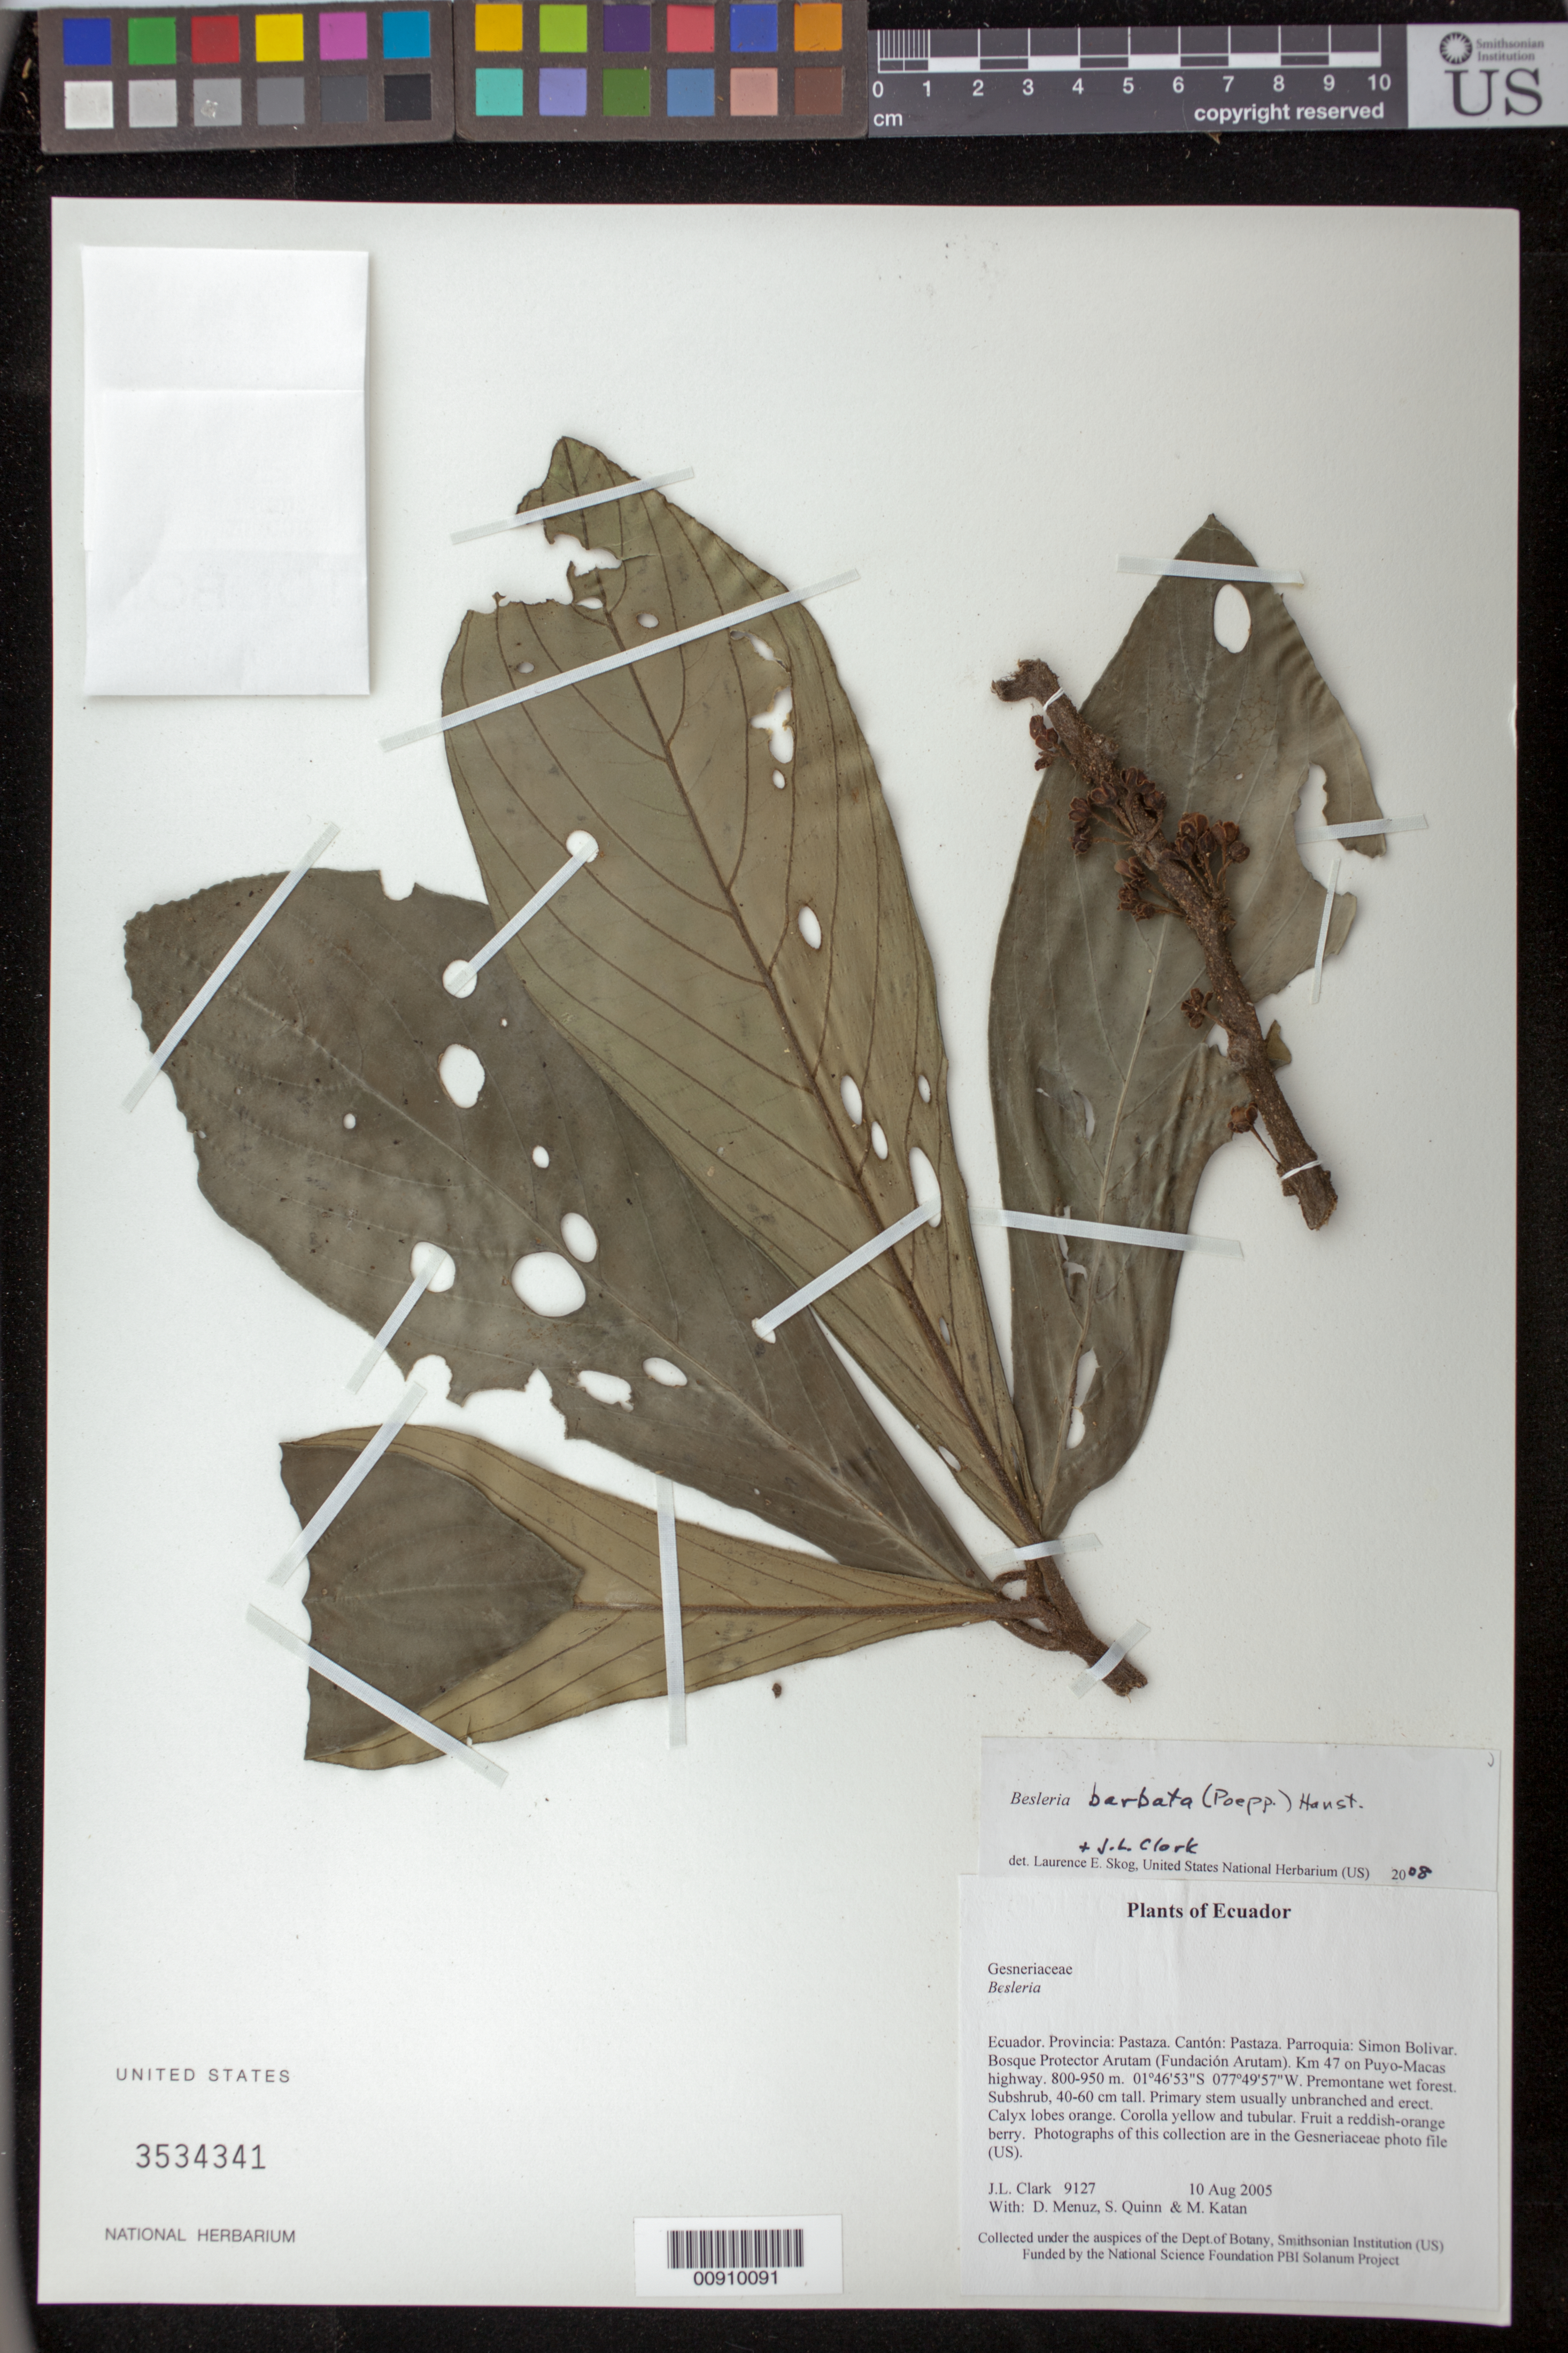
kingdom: Plantae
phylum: Tracheophyta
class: Magnoliopsida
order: Lamiales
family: Gesneriaceae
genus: Besleria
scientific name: Besleria barbata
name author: (Poepp.) Hanst.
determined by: Clark, J. L.; Skog, Laurence E.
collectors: J. L. Clark, D. Menuz, S. Quinn & M. Katan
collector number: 9127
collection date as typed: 10 Aug 2005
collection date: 2005-08-10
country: Ecuador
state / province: Pastaza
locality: Pastaza. Parroquia: Simon Bolivar. Bosque Protector Arutam (Fundación Arutam). Km 47 on Puyo-Macas highway.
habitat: Premontane wet forest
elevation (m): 800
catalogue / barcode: US 3534341